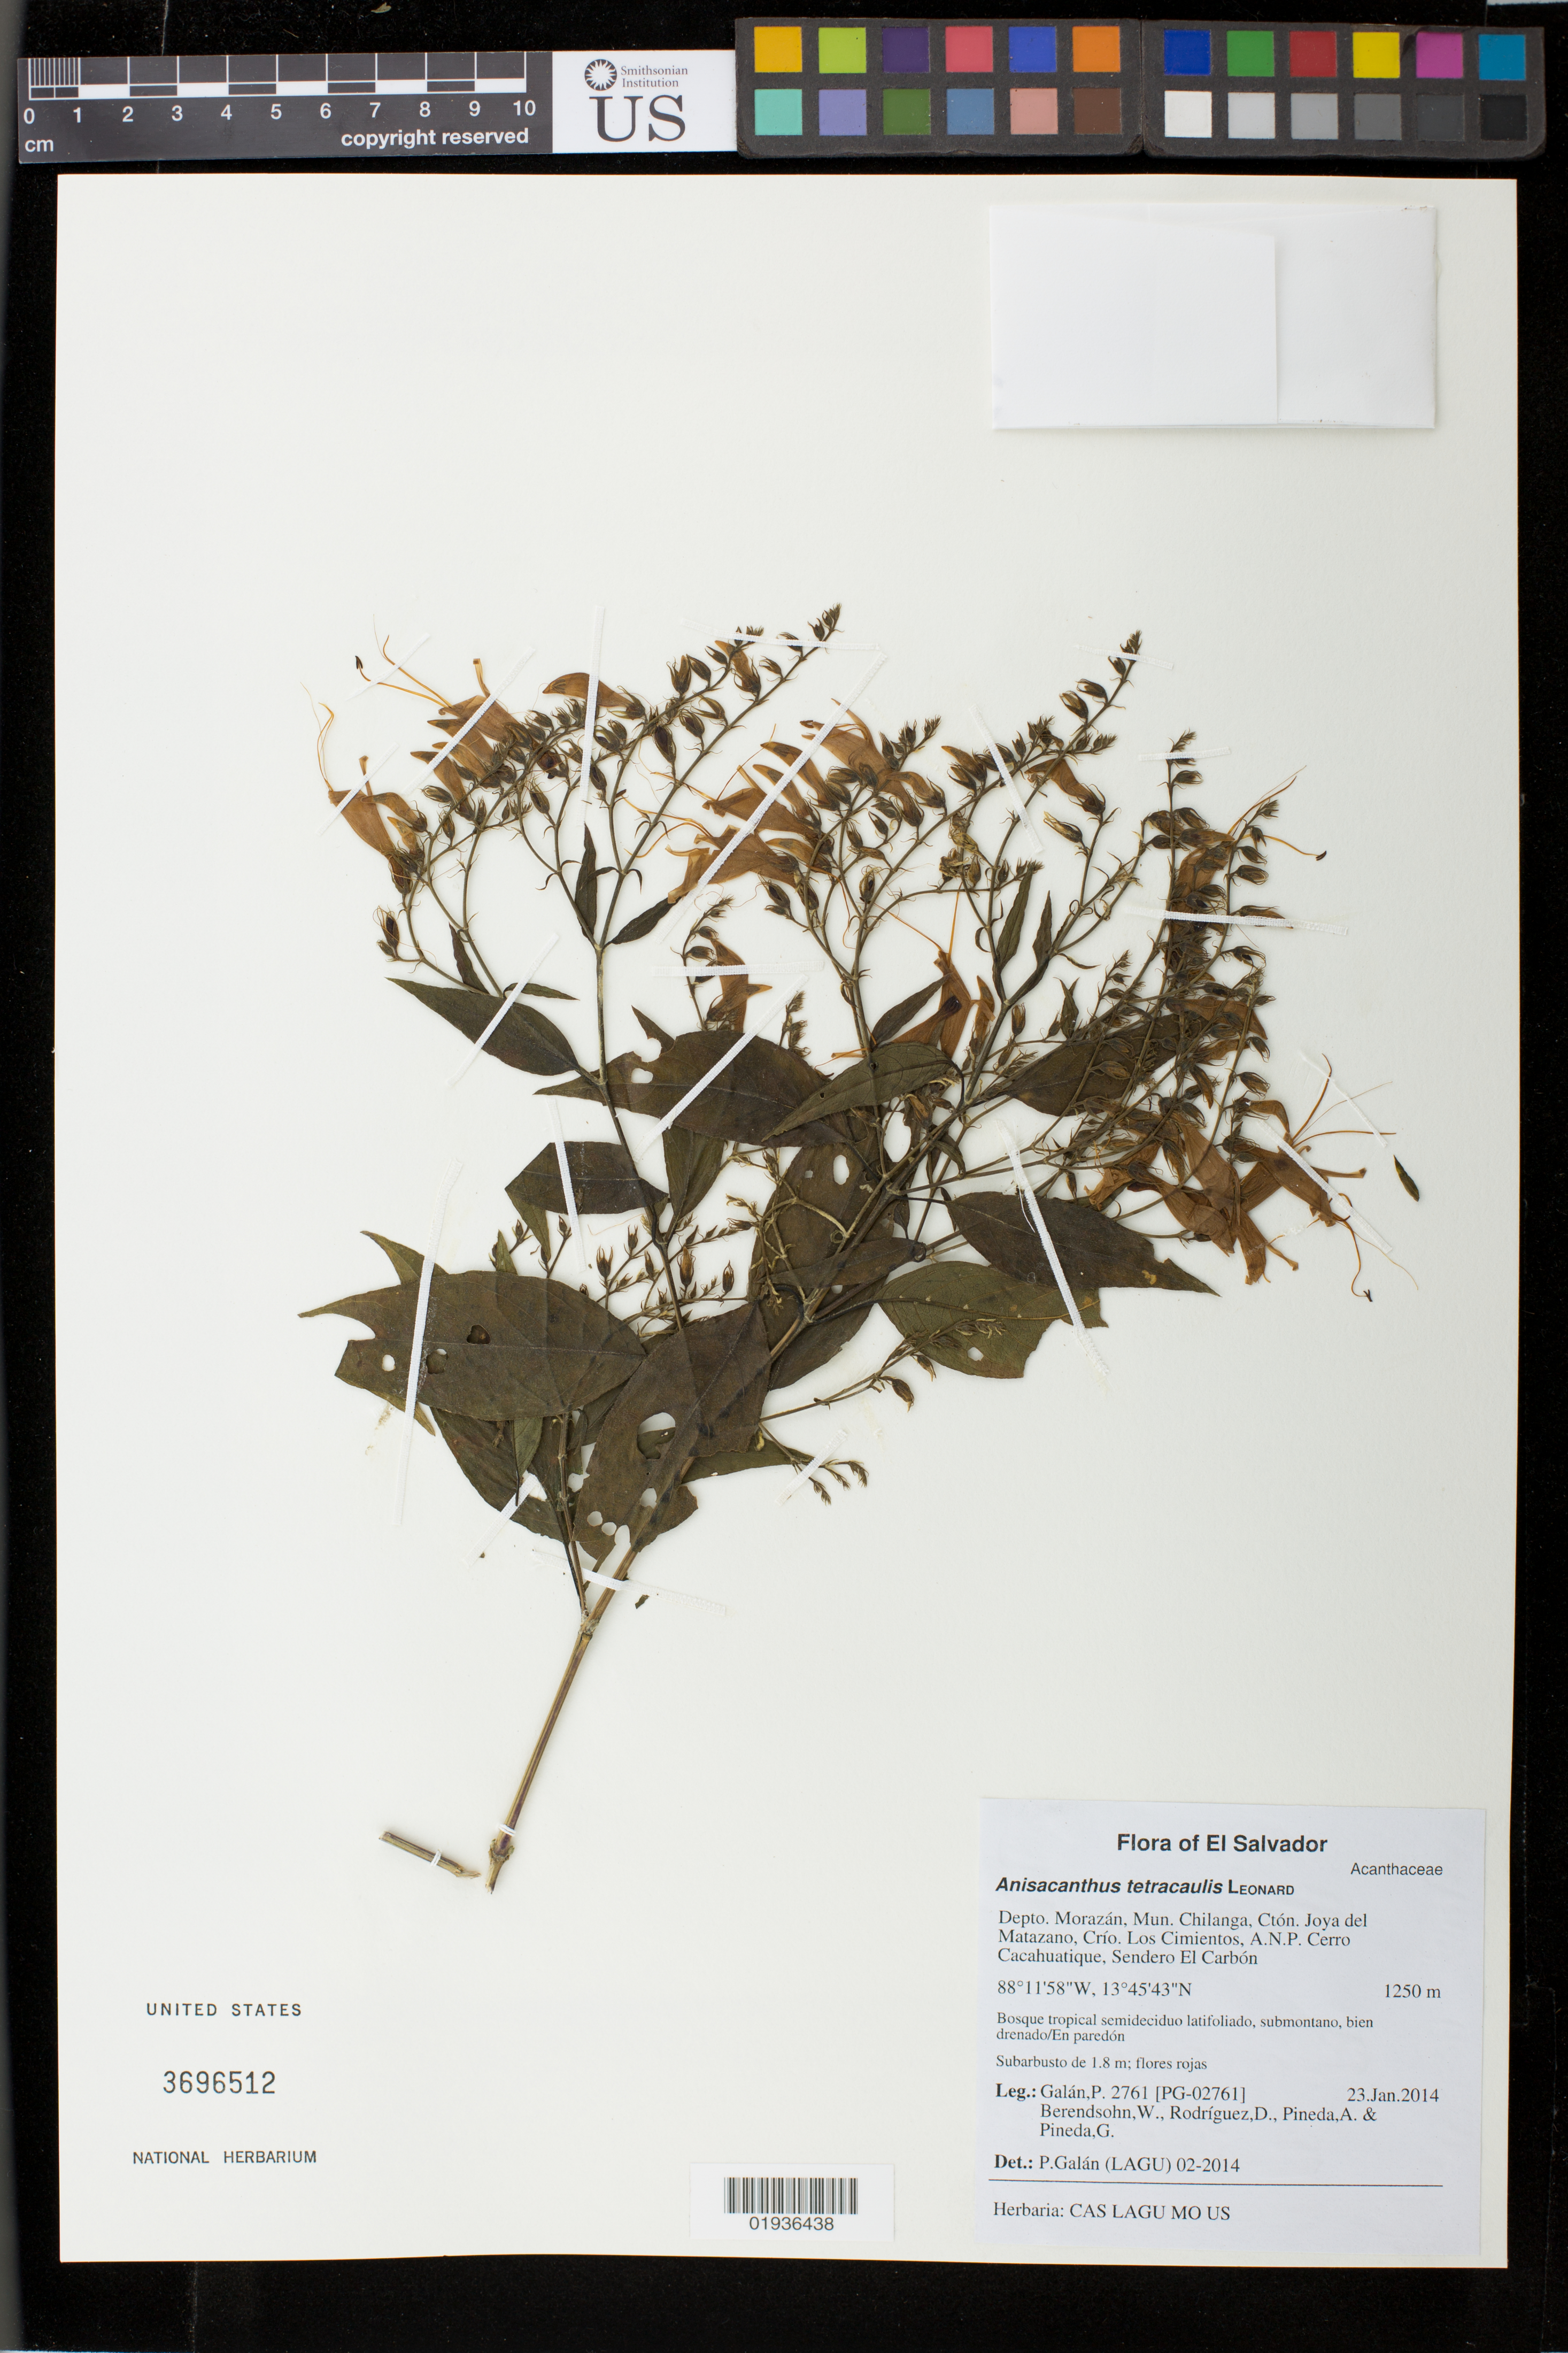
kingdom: Plantae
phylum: Tracheophyta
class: Magnoliopsida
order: Lamiales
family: Acanthaceae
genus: Anisacanthus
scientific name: Anisacanthus tetracaulis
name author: Leonard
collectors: W. Berendsohn, P. Galan, D. Rodriguez, A. Pineda & G. Pineda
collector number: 2761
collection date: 2014-01-23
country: El Salvador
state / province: Morazán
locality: Mun. Chilanga, Ctón. Joya del Matazano, Crío. Los Cimientos, A.N.P. Cerro Cacahuatique, Sendero El Carbón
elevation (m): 1250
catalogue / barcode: US 3696512